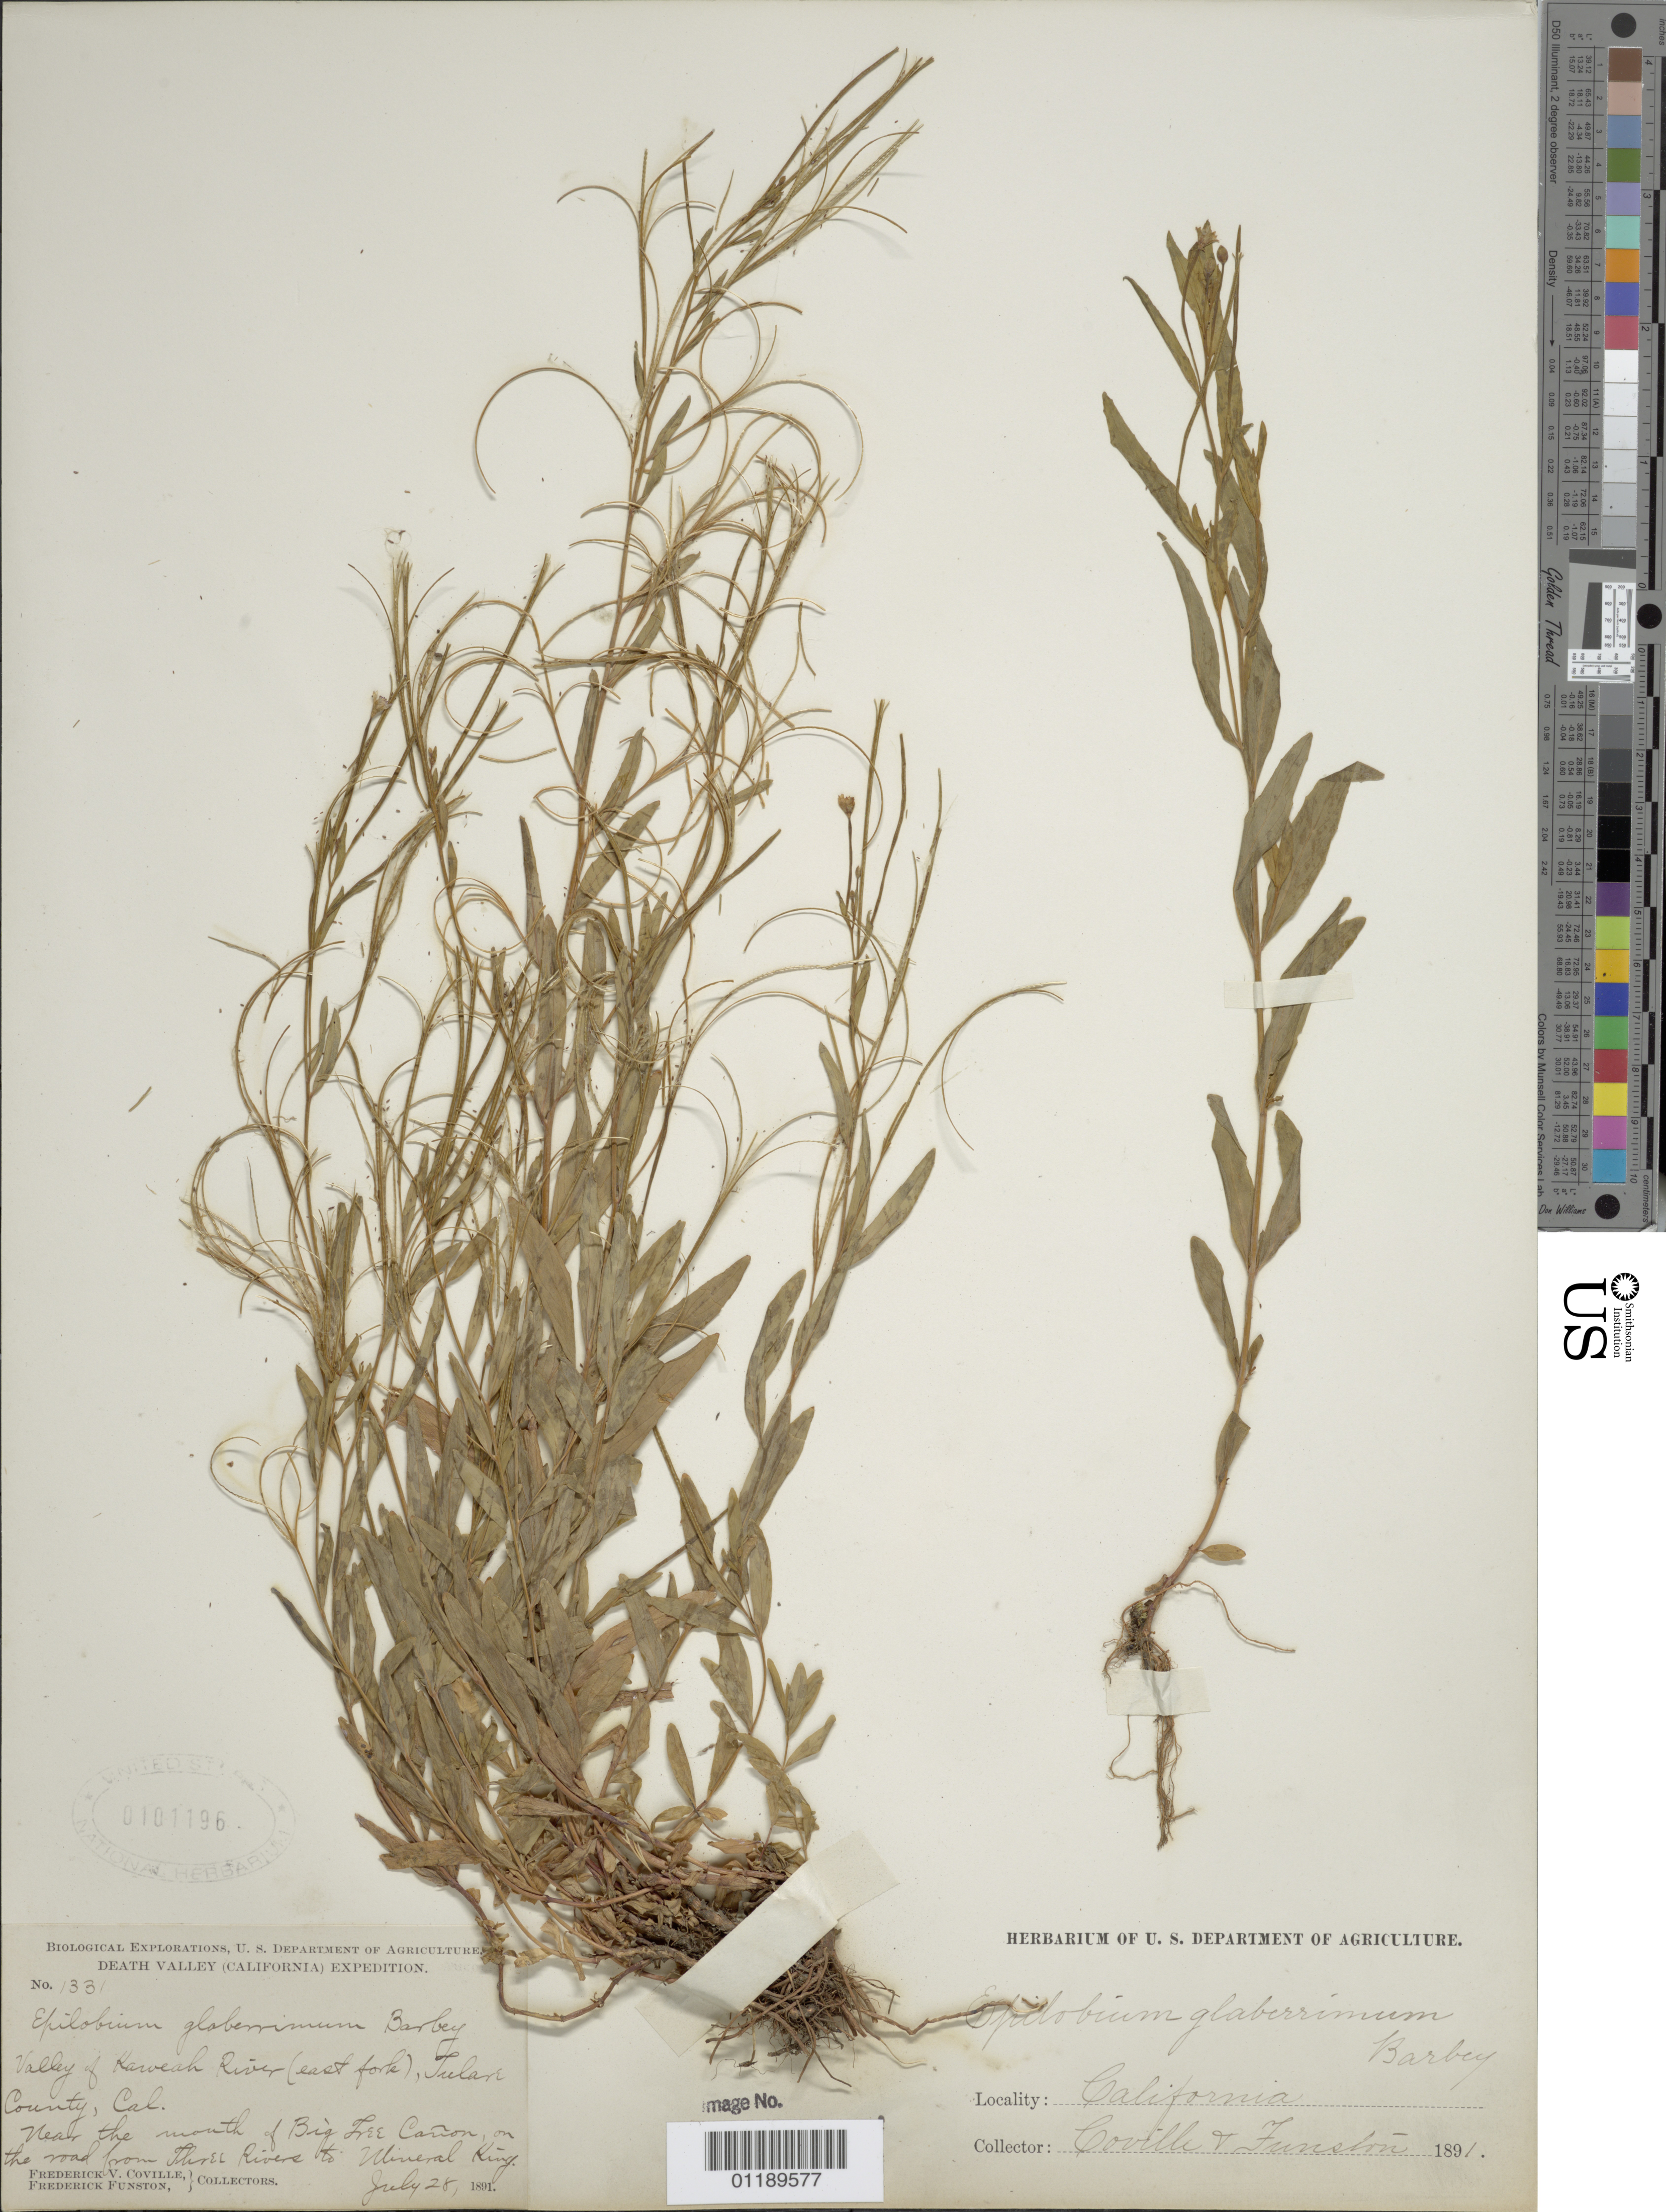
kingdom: Plantae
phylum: Tracheophyta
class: Magnoliopsida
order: Myrtales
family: Onagraceae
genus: Epilobium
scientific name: Epilobium glaberrimum subsp. glaberrimum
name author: Barbey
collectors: F. V. Coville & F. Funston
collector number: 1331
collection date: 1891-07-28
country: United States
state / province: California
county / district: Tulare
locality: Valley of Kaweah River, near the mouth of Big Tree Canyon, on the road fromThree Rivers to Mineral King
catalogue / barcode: US 101196